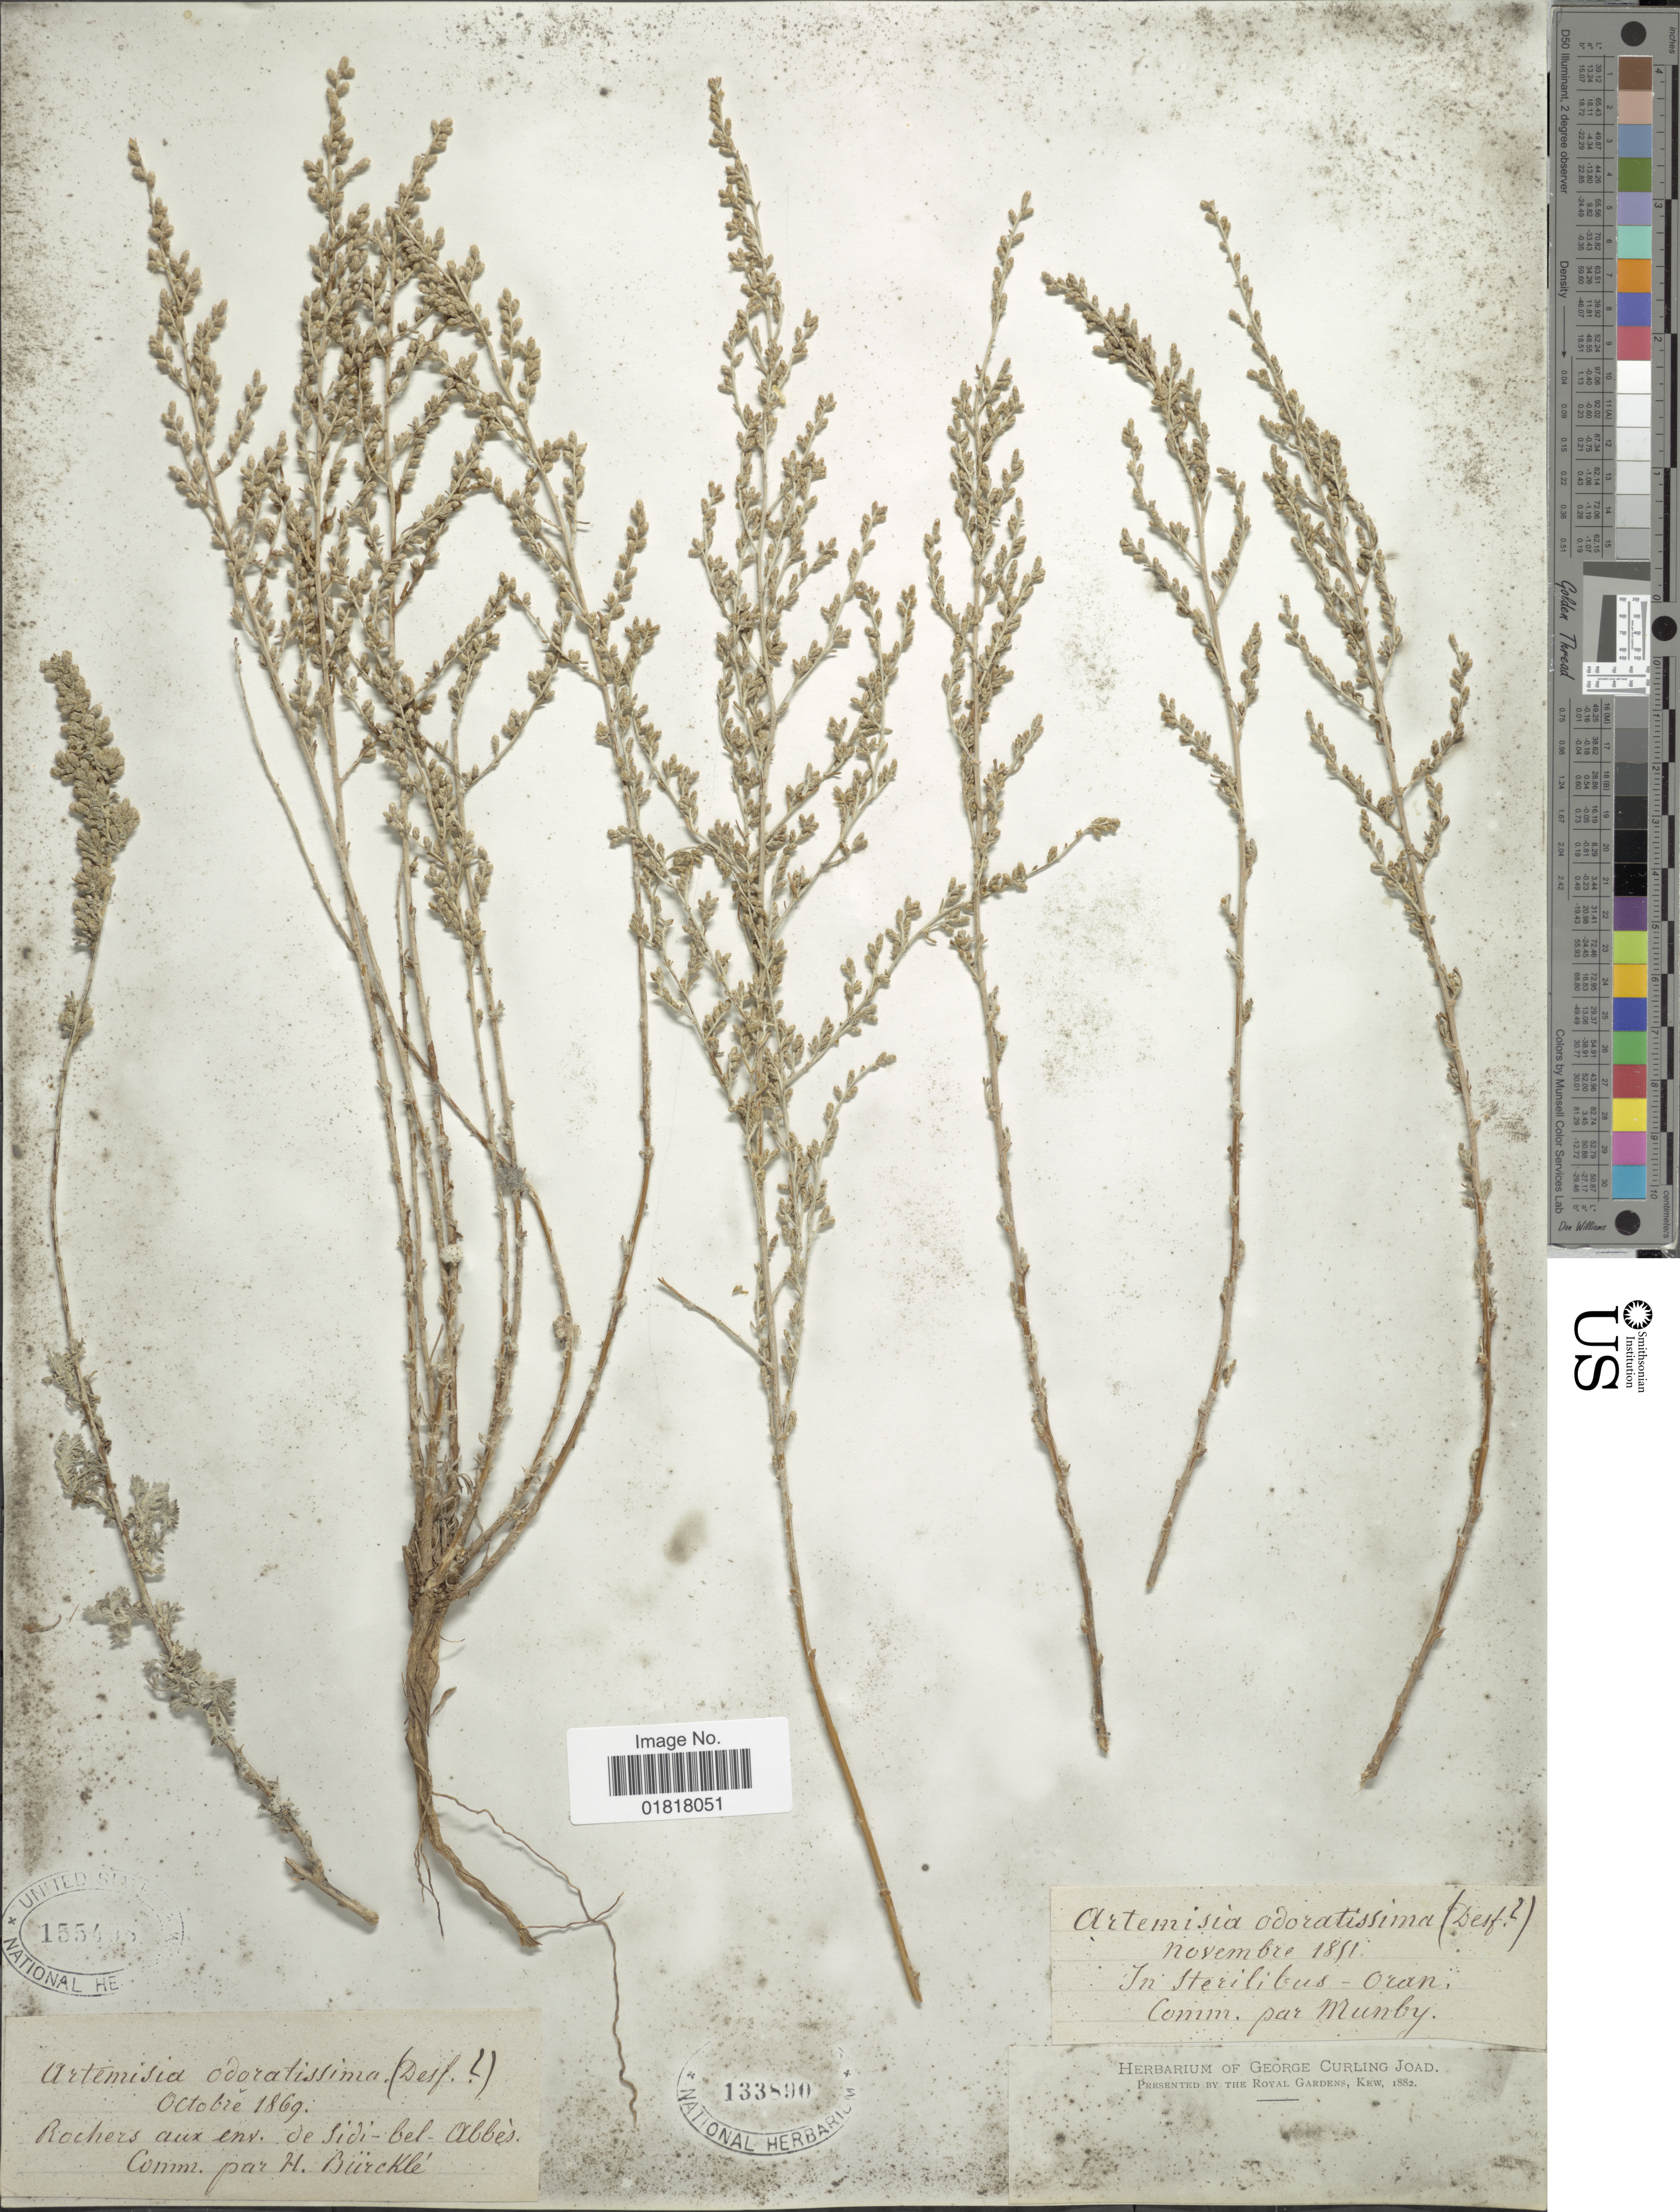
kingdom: Plantae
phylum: Tracheophyta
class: Magnoliopsida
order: Asterales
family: Asteraceae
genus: Artemisia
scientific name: Artemisia odoratissima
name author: Desf.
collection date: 1869-10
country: Algeria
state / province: Sidi Bel Abbes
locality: Rochers aux. env. de Sidi-bel-Albés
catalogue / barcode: US 133890